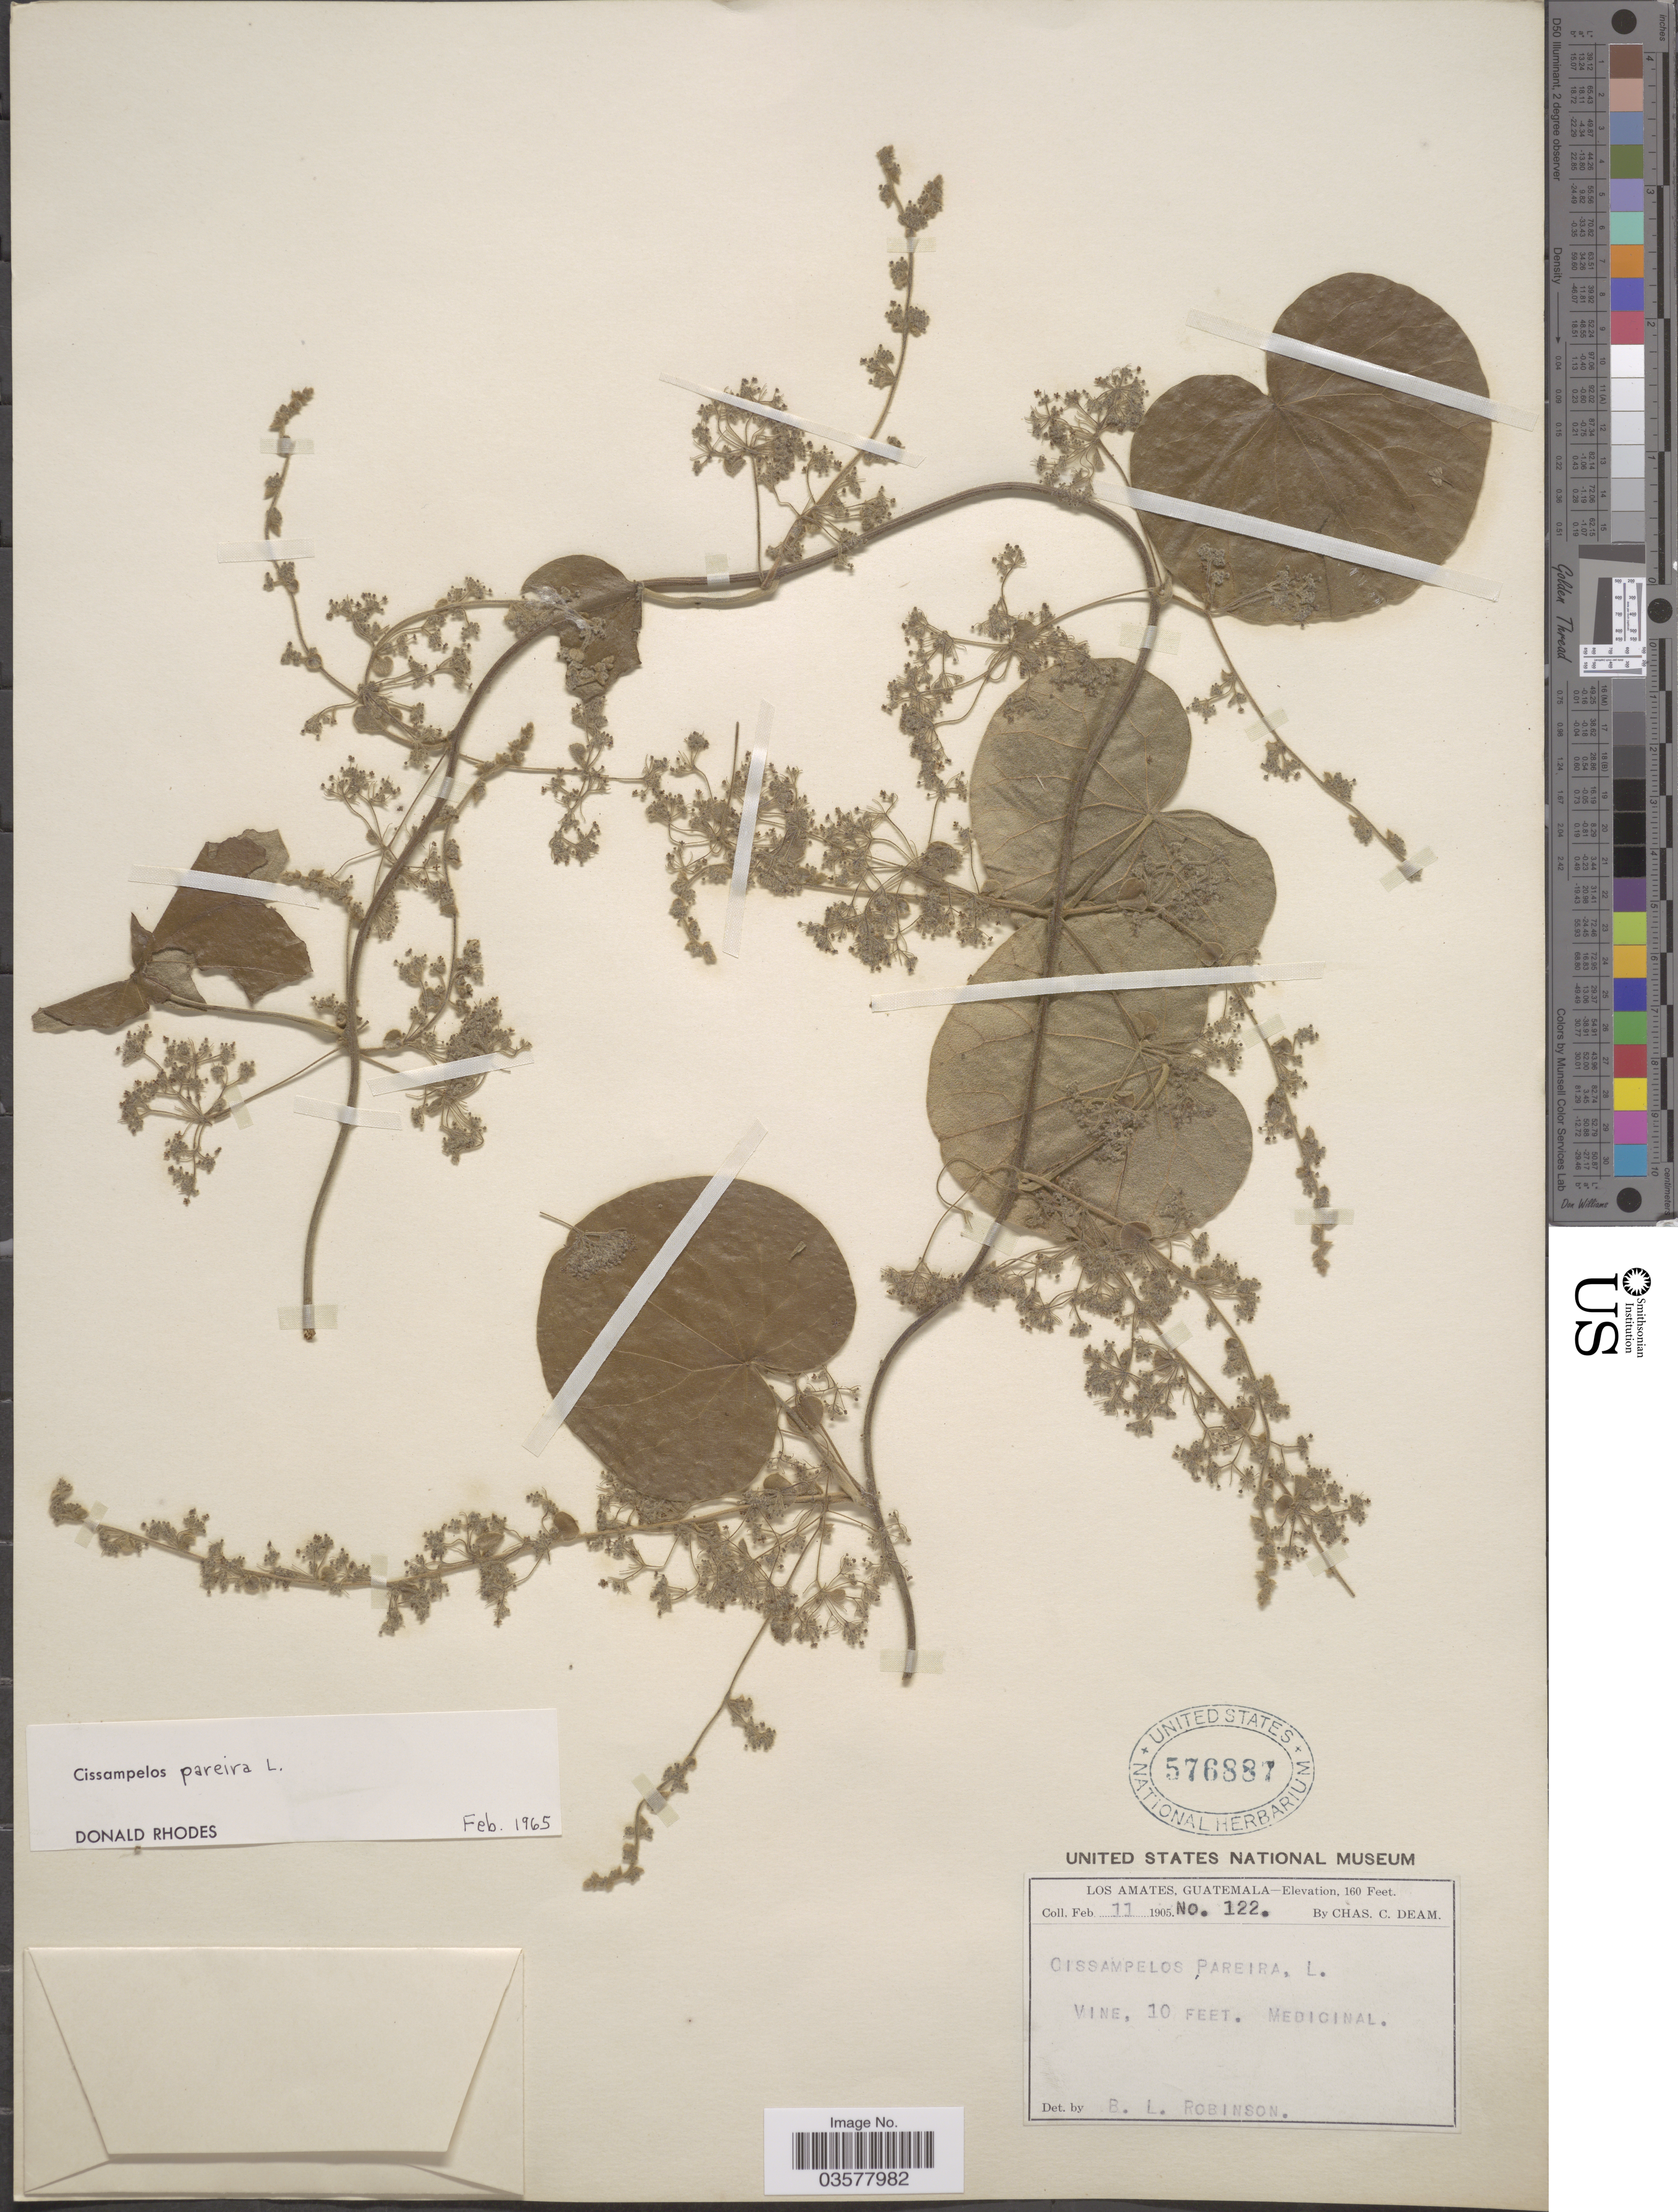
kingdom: Plantae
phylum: Tracheophyta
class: Magnoliopsida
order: Ranunculales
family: Menispermaceae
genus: Cissampelos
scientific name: Cissampelos pareira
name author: L.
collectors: C. C. Deam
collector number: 122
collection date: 1905-02-11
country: Guatemala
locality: Los Amates.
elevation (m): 49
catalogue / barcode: US 576887